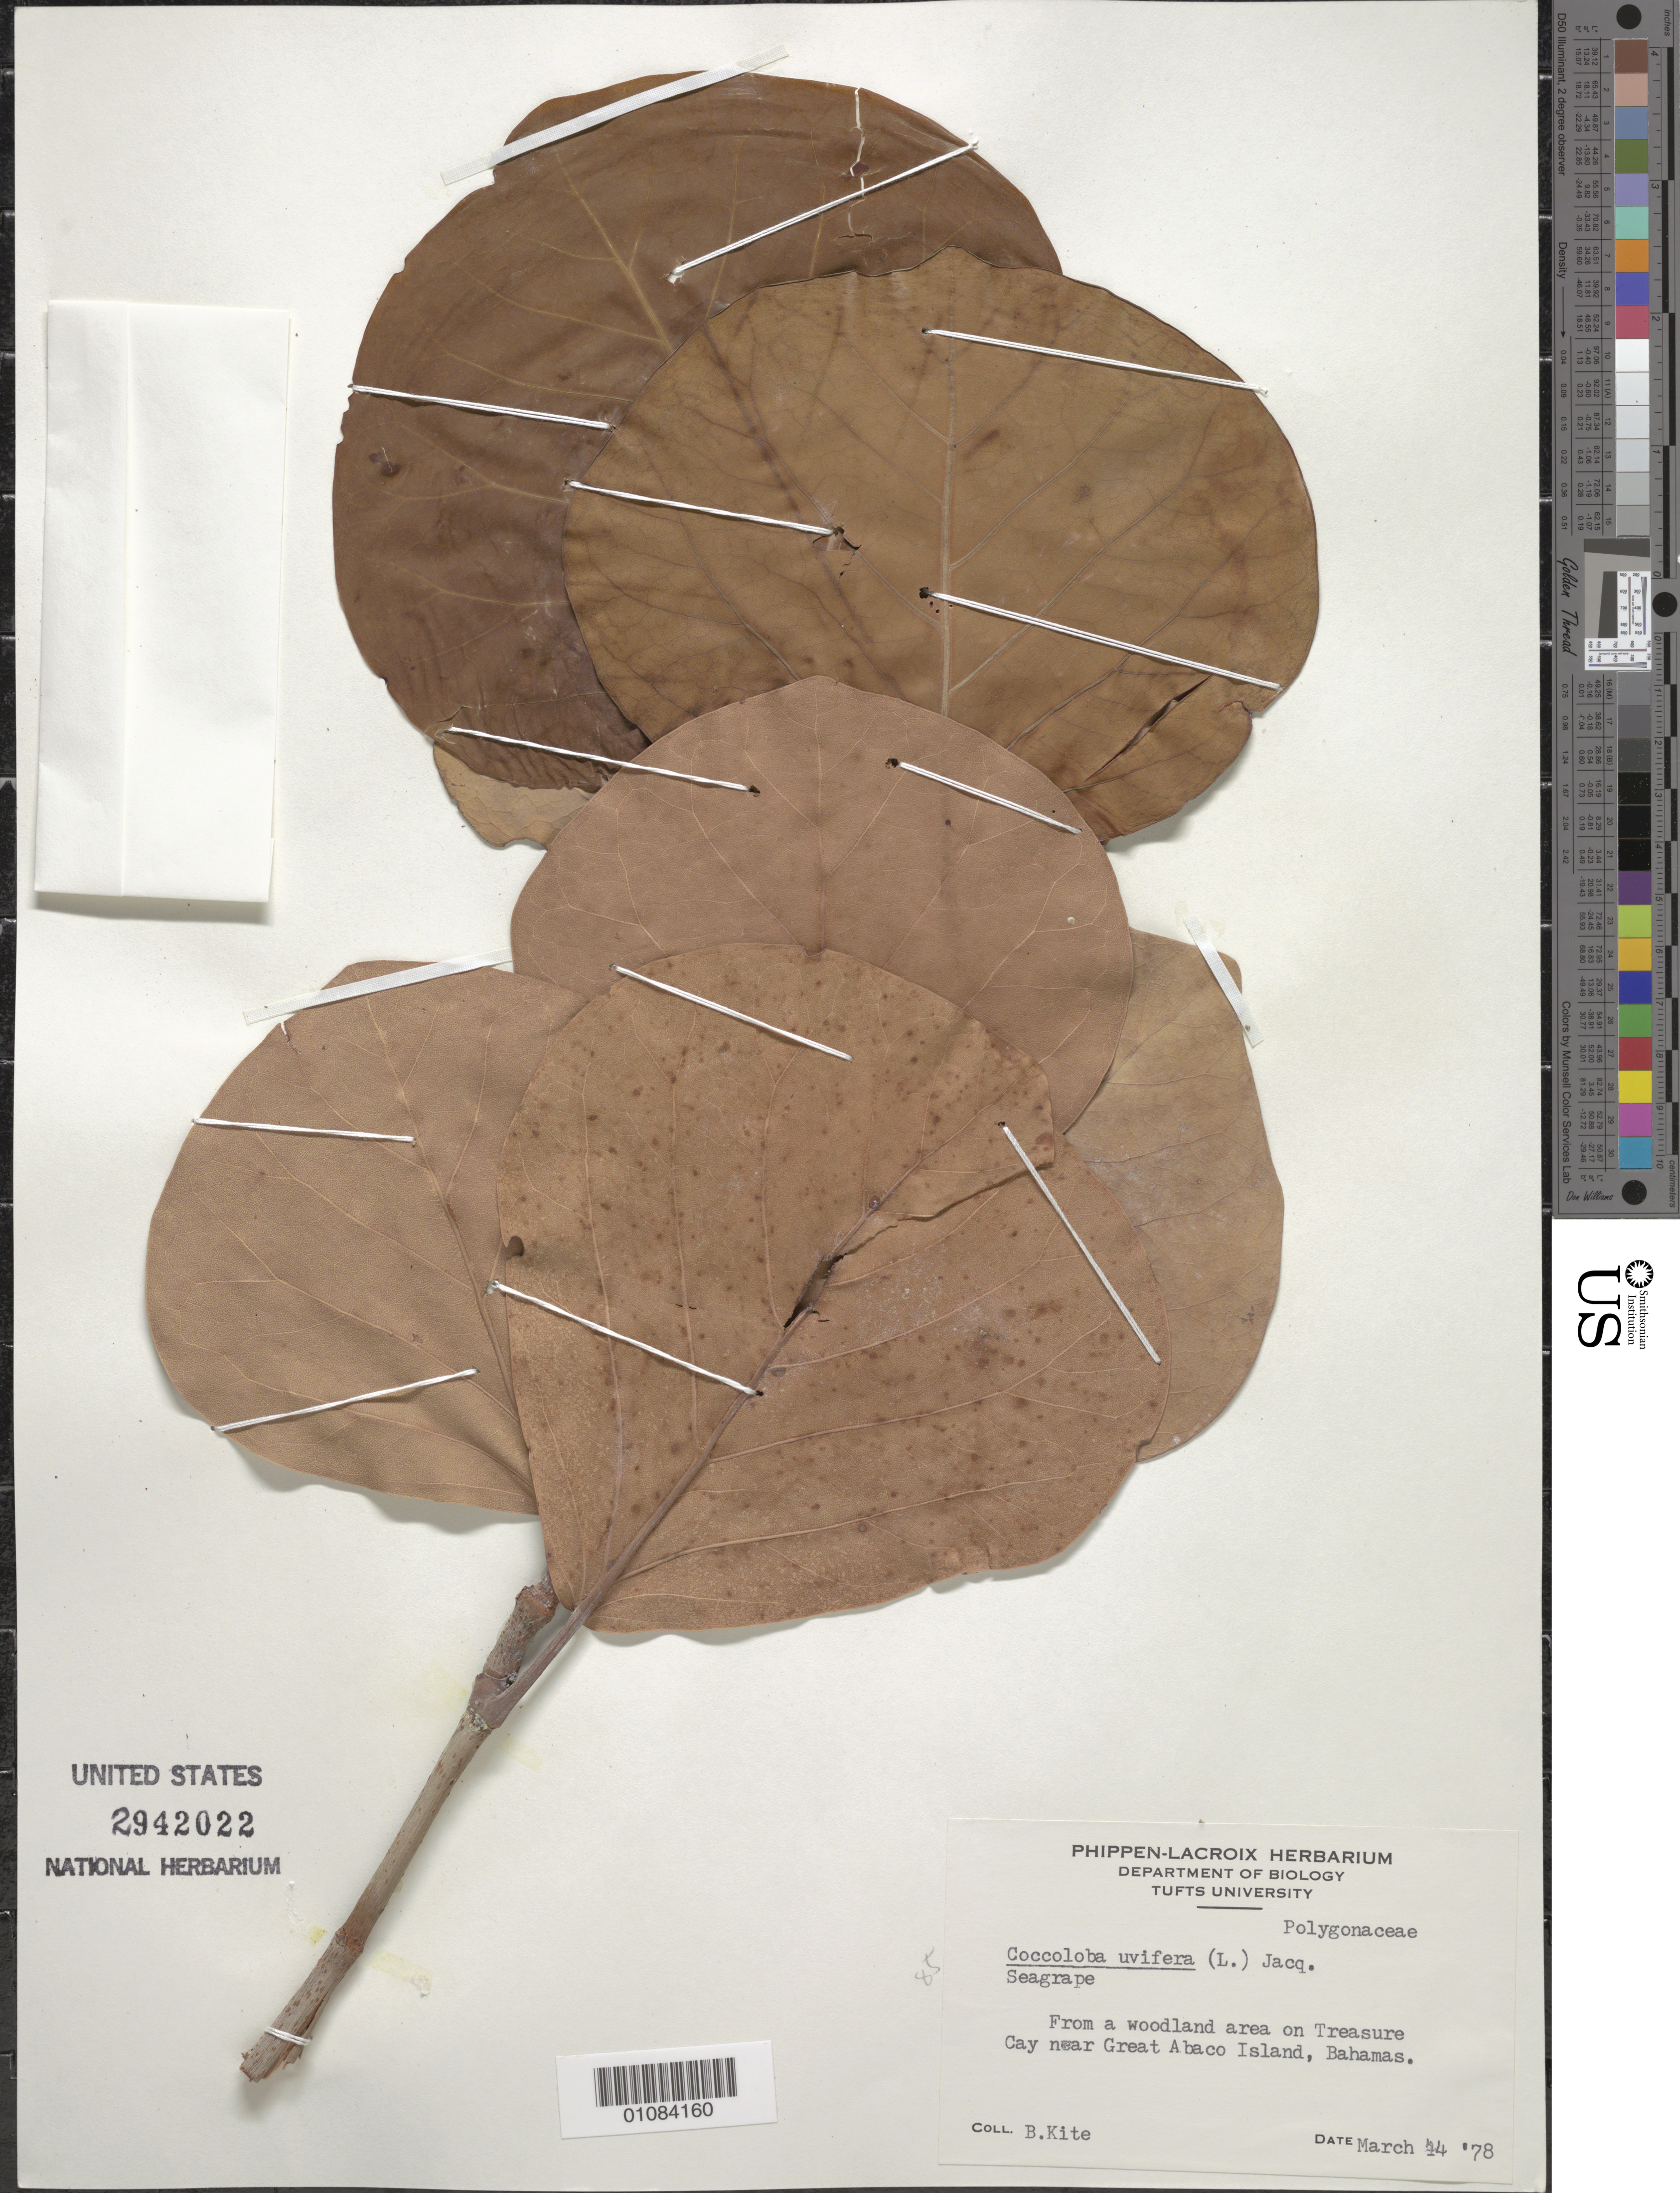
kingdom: Plantae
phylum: Tracheophyta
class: Magnoliopsida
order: Caryophyllales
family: Polygonaceae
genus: Coccoloba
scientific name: Coccoloba uvifera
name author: L.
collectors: B. Kite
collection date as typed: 14 Mar 1978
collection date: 1978-03-14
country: Bahamas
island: Great Abaco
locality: On Treasure Cay near Great Abaco Island.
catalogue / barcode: US 2942022